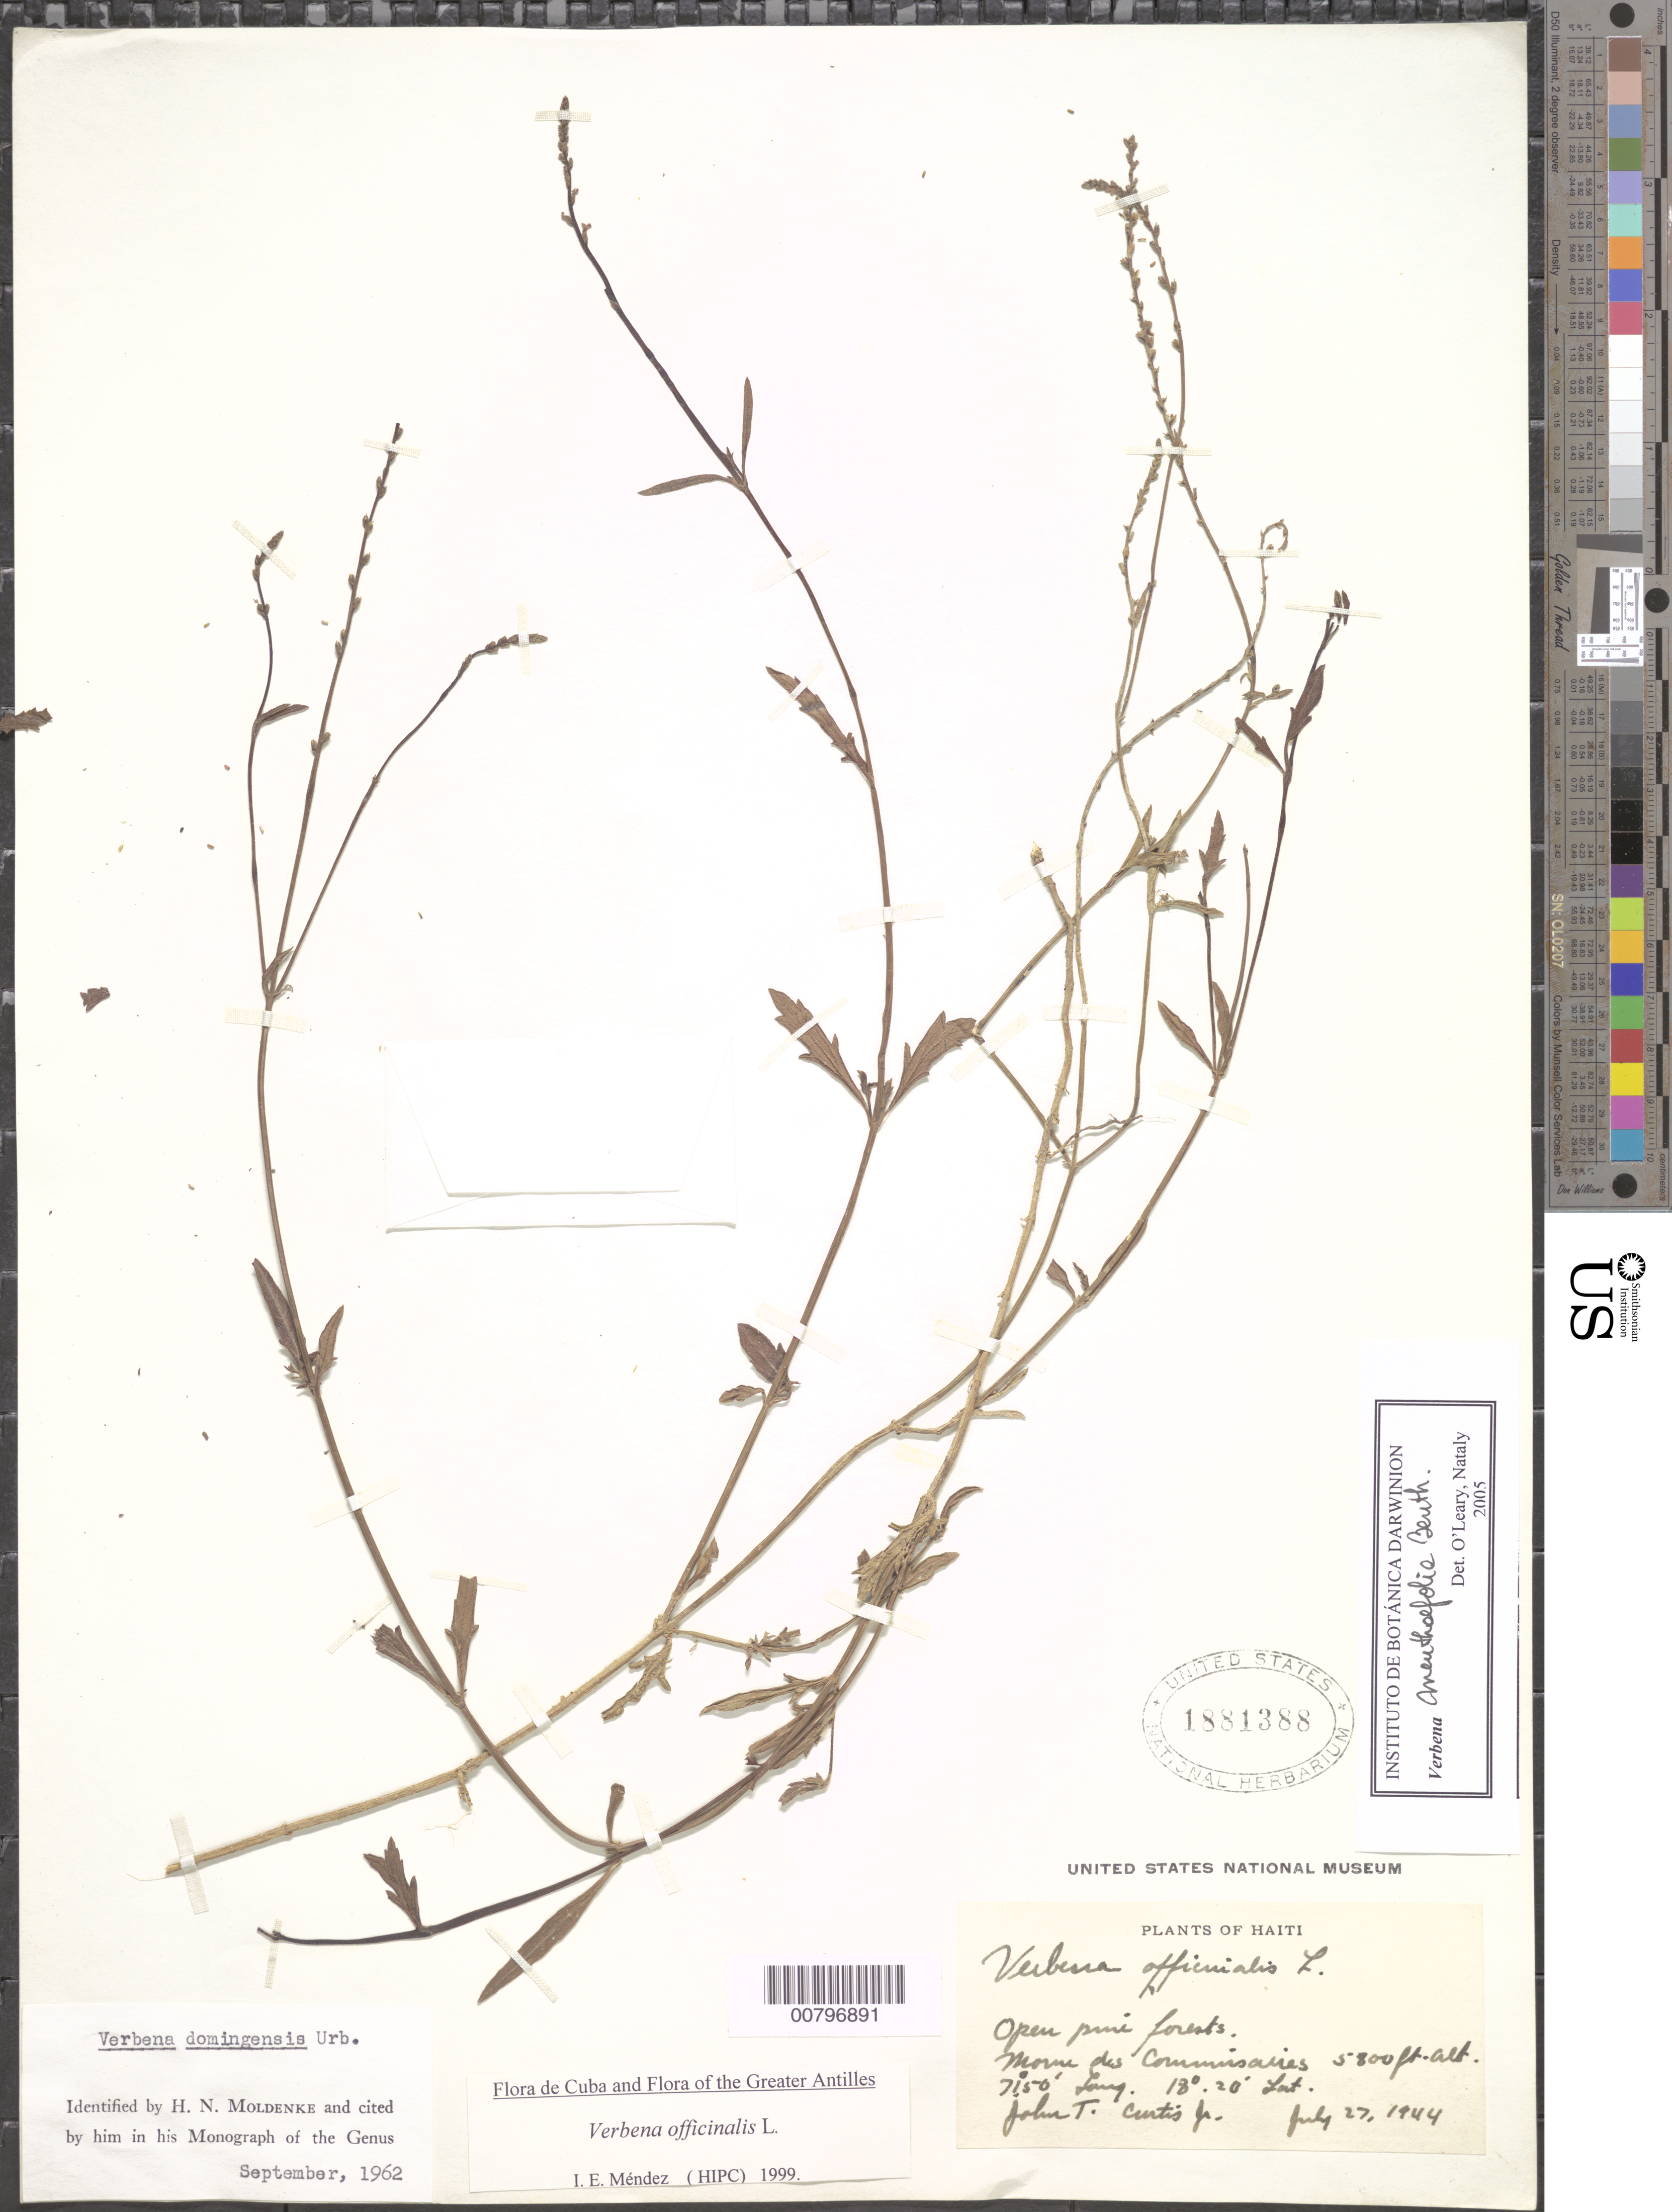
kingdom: Plantae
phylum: Tracheophyta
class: Magnoliopsida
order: Lamiales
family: Verbenaceae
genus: Verbena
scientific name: Verbena menthifolia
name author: Benth.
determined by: O'Leary, N.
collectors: J. Curtis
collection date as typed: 27 Jul 1944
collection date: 1944-07-27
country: Haiti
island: Hispaniola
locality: Mornes des Commissaires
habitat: Open pine forests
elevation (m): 1768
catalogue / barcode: US 1881388